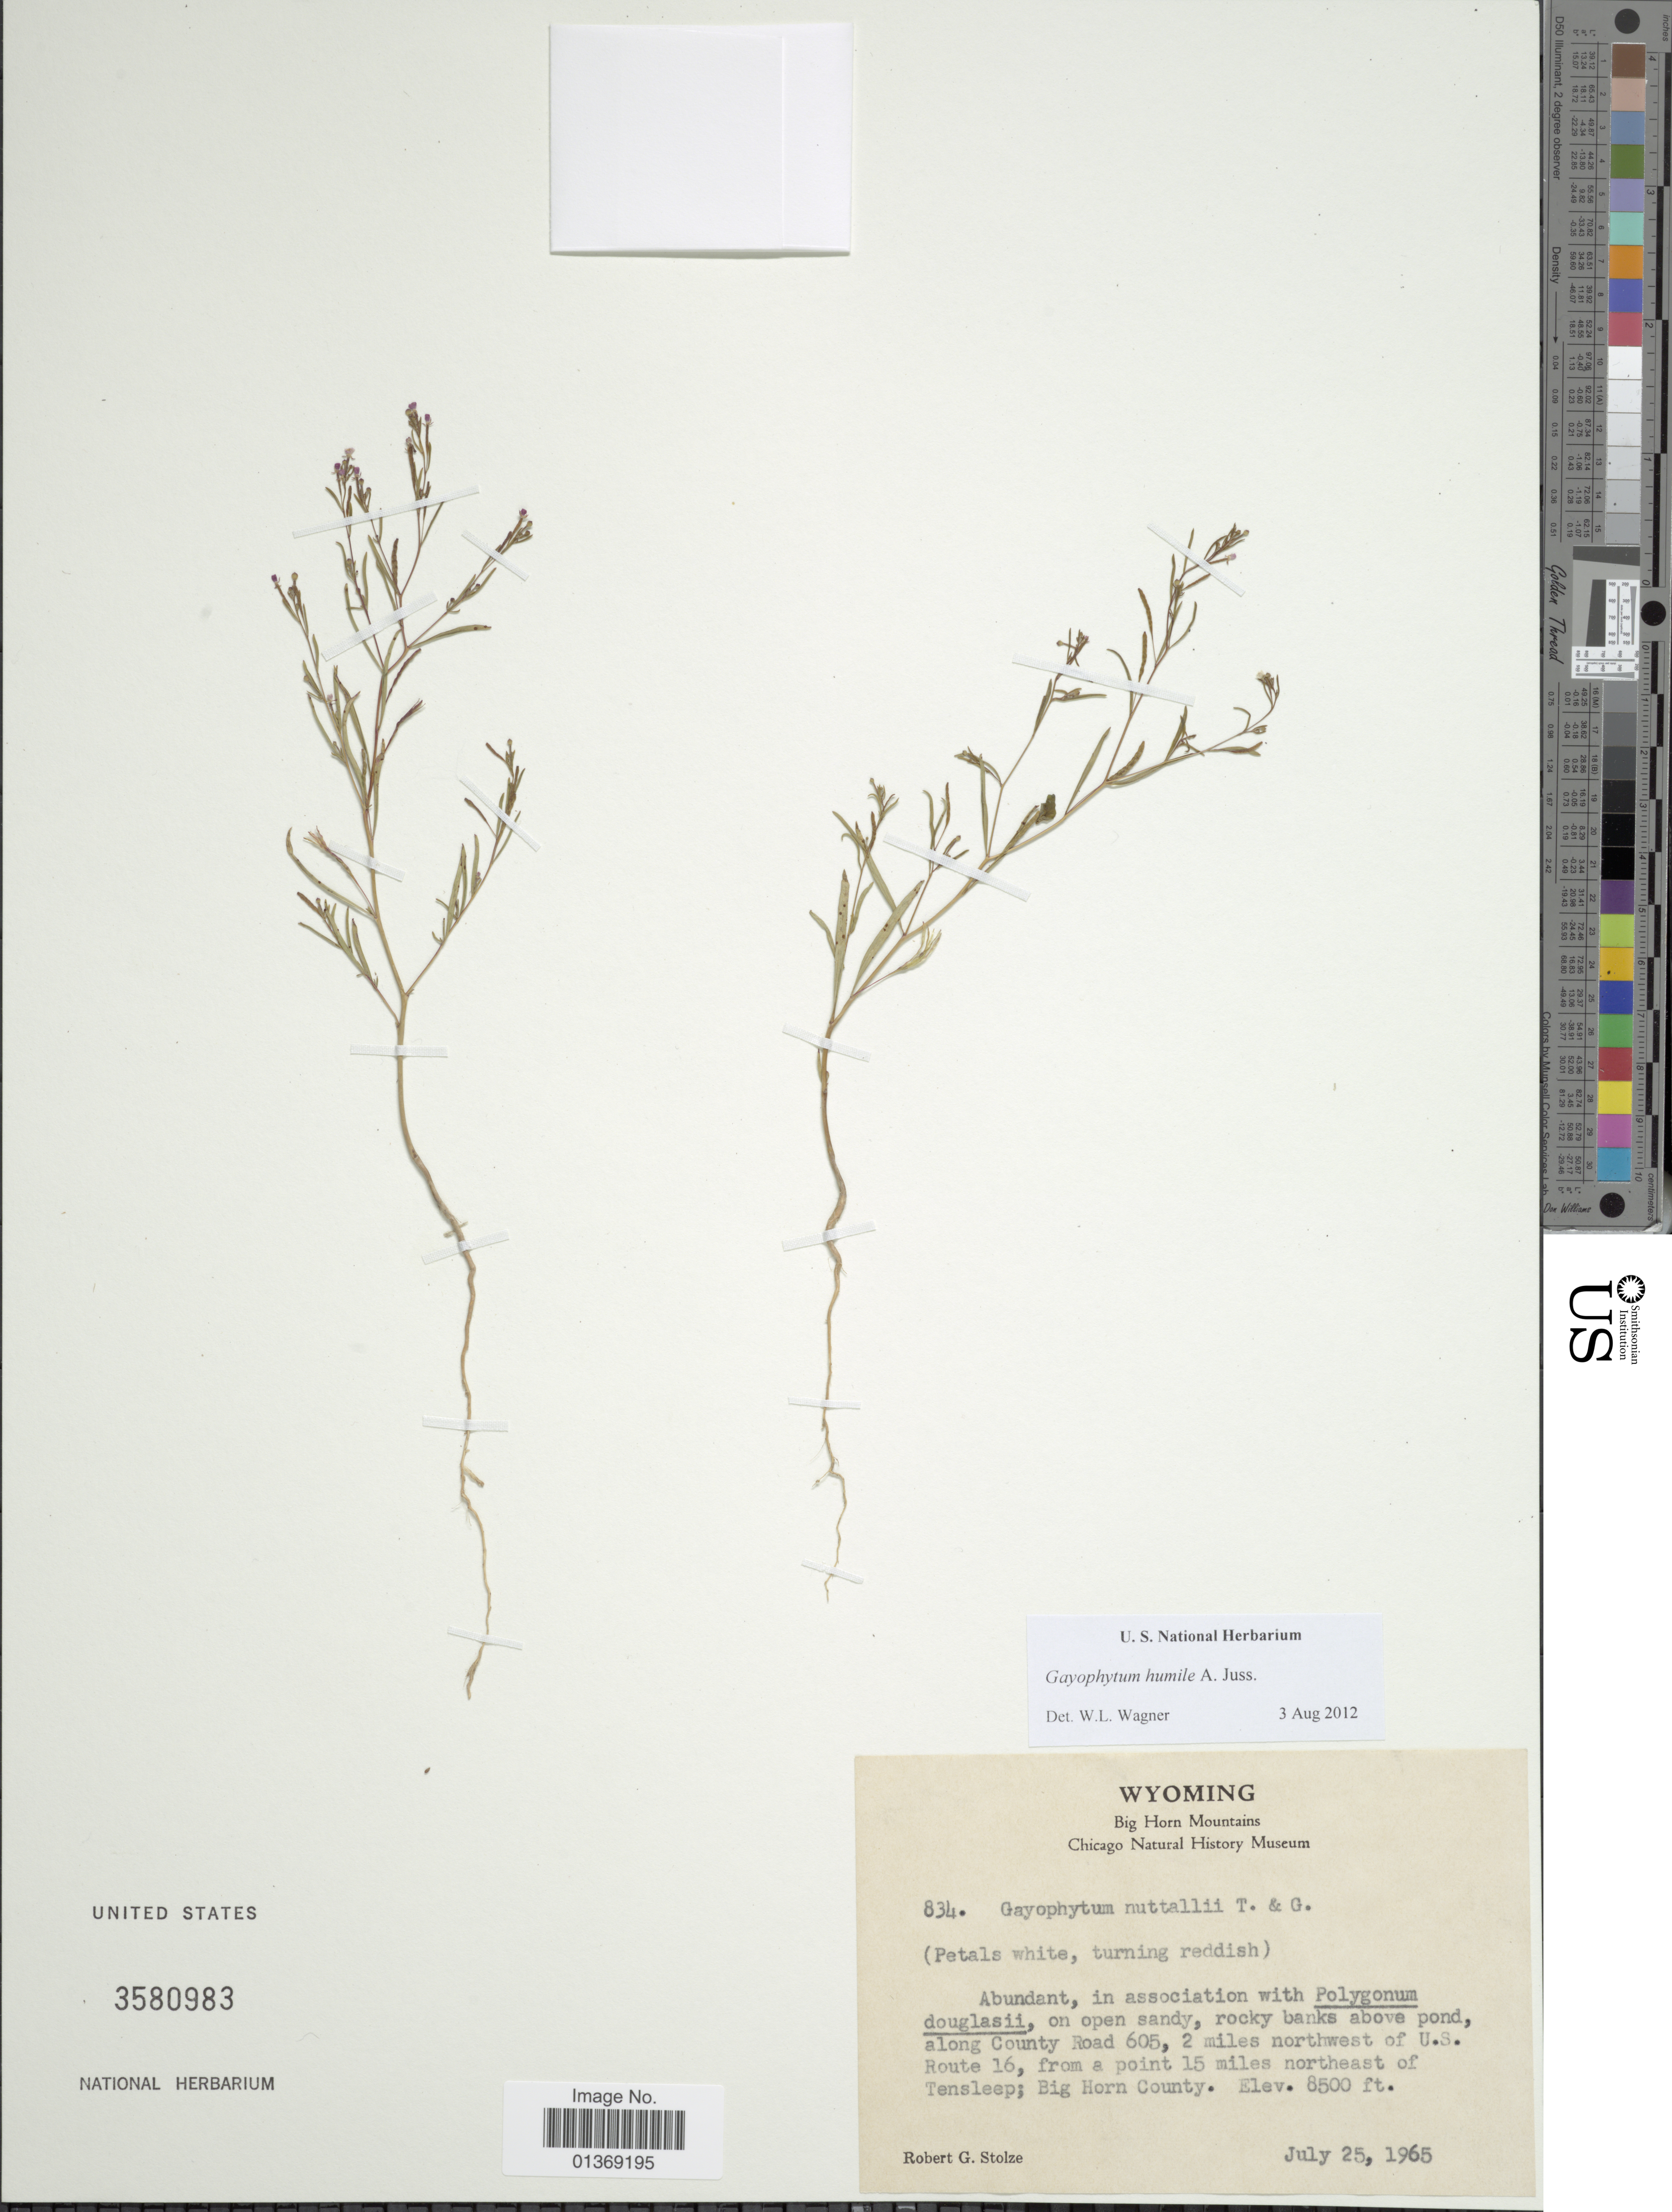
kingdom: Plantae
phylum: Tracheophyta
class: Magnoliopsida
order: Myrtales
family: Onagraceae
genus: Gayophytum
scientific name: Gayophytum humile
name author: A. Juss.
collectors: R. G. Stolze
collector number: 834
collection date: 1965-07-25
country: United States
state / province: Wyoming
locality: Rocky banks above pond, along County Road 605, 2 miles northwest of U.S. Route 16, from a point 15 miles northeast of Tensleep; Big Horn County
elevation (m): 2591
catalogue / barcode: US 3580983